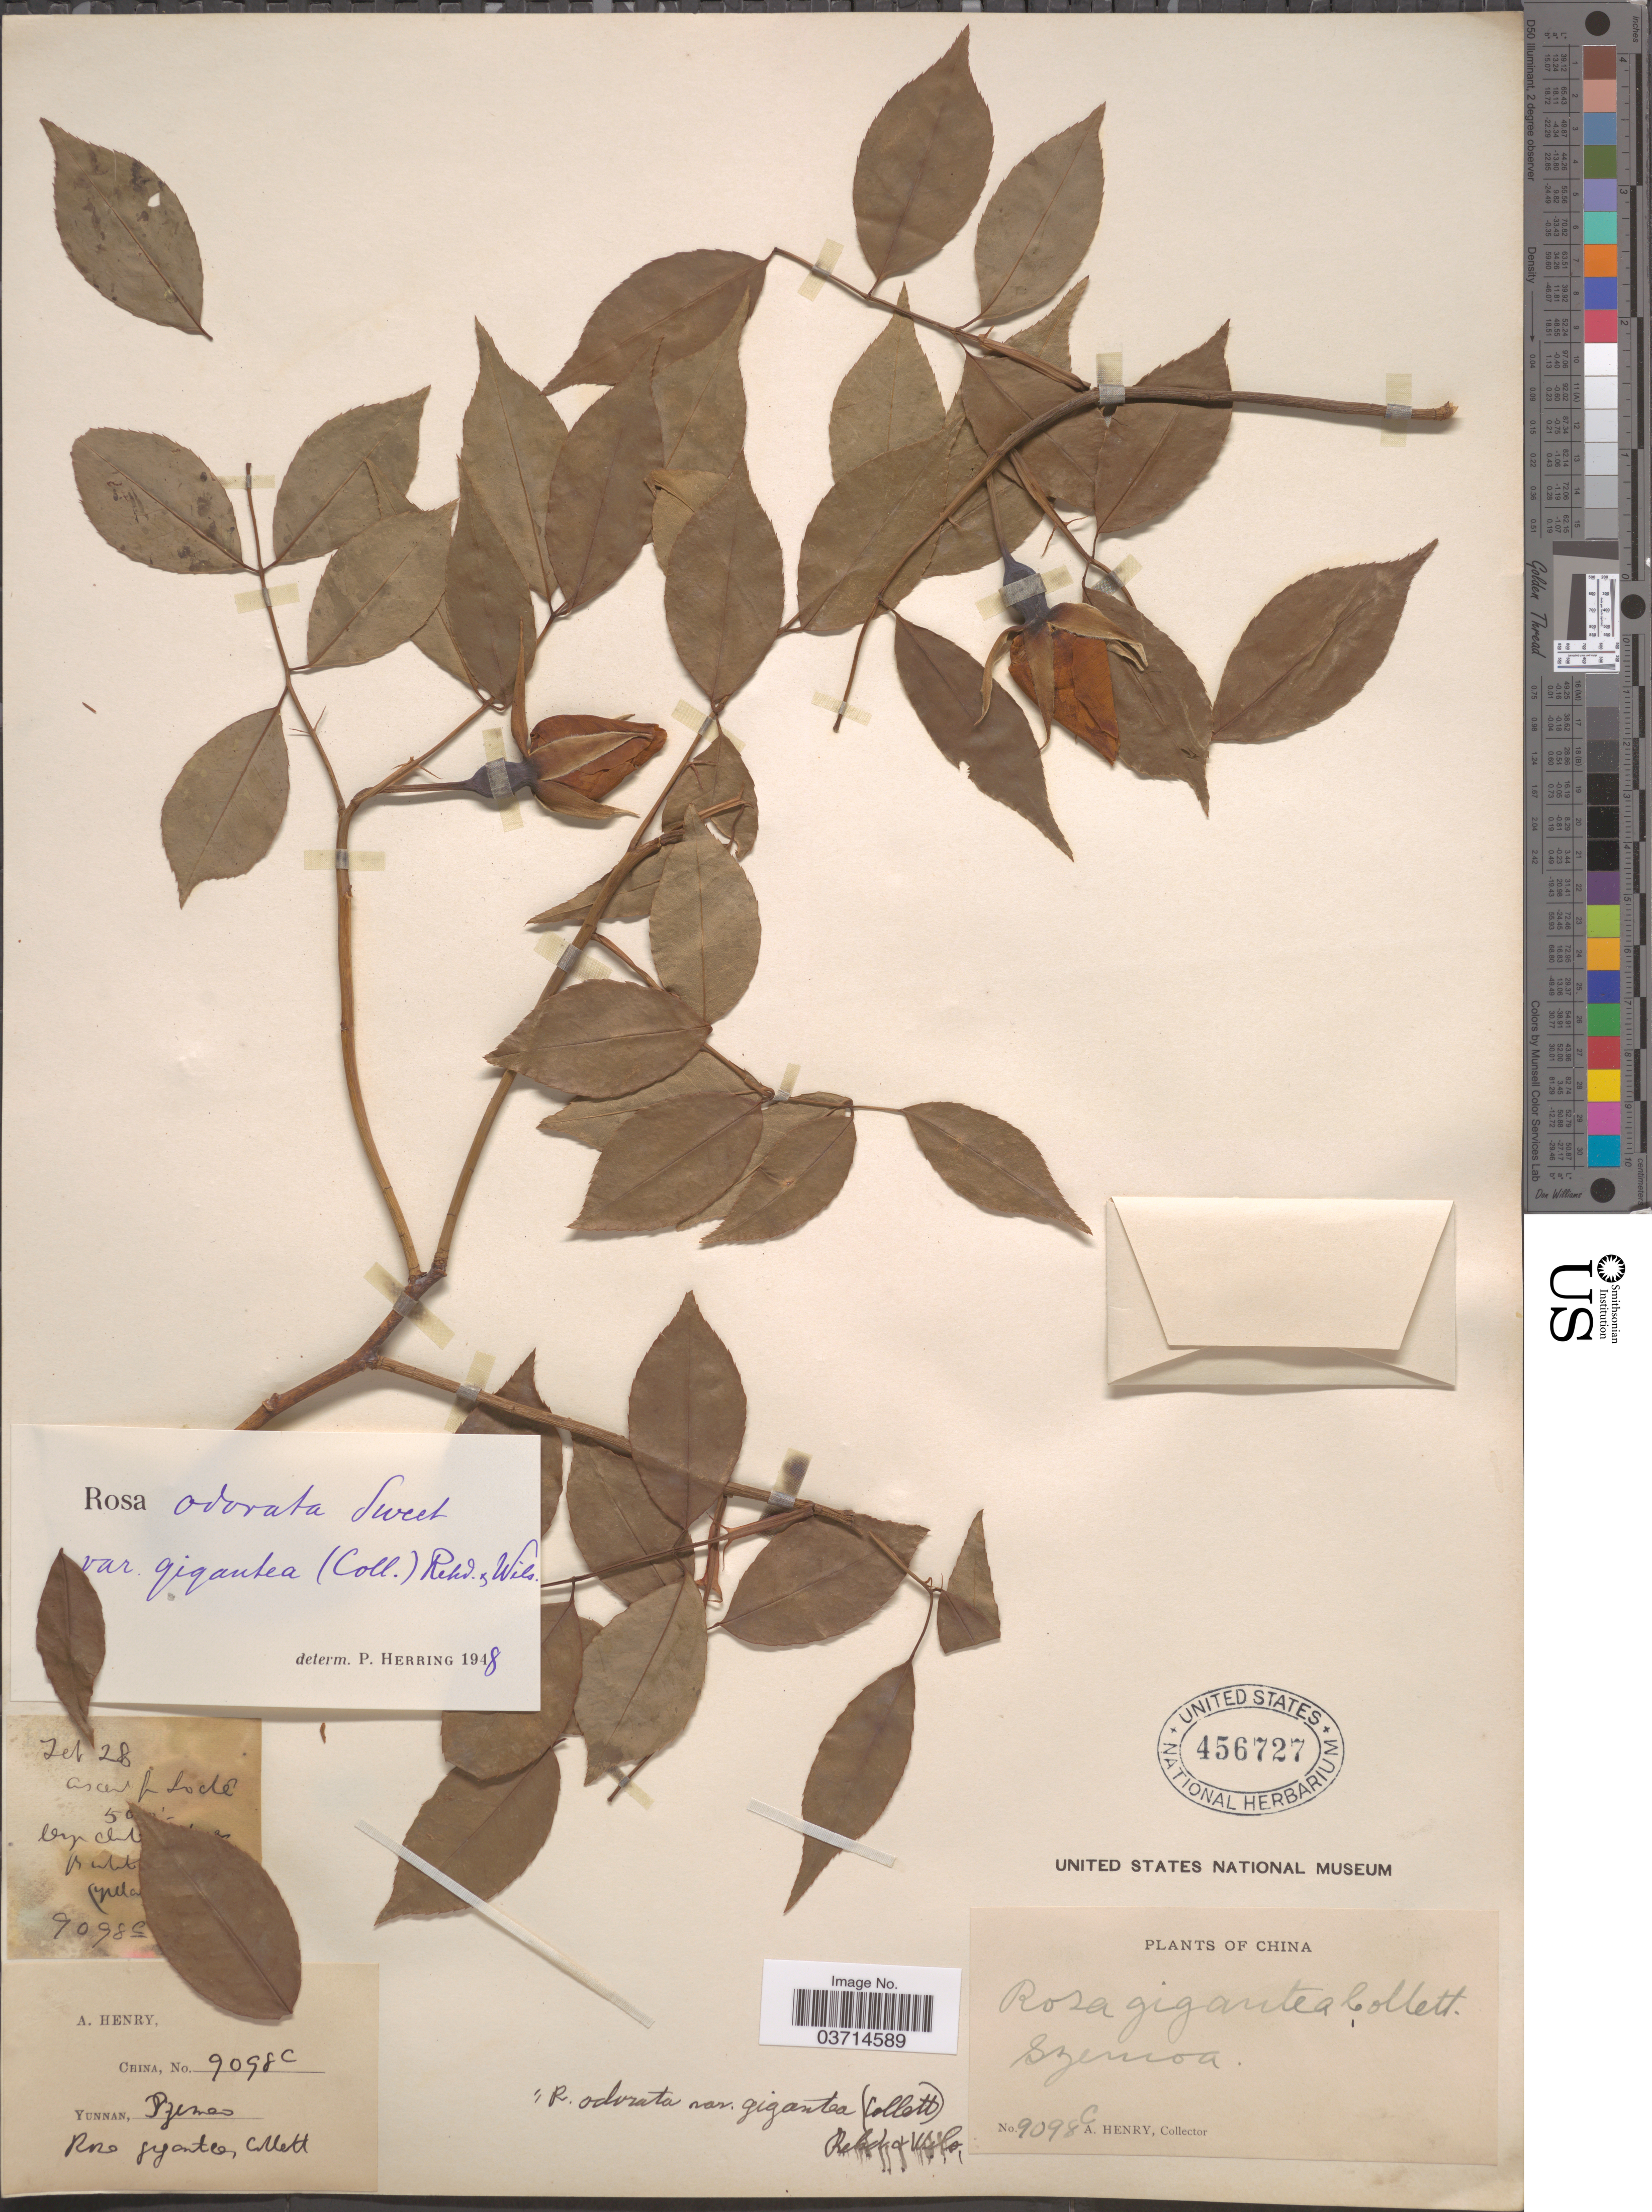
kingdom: Plantae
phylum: Tracheophyta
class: Magnoliopsida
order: Rosales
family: Rosaceae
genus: Rosa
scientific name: Rosa x odorata var. gigantea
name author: (Collett ex Crép.) Rehder & E.H. Wilson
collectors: A. Henry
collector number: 9098 C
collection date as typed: Transcribed d/m/y: /2/28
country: China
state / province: Yunnan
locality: Szemoa.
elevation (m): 15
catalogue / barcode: US 456727